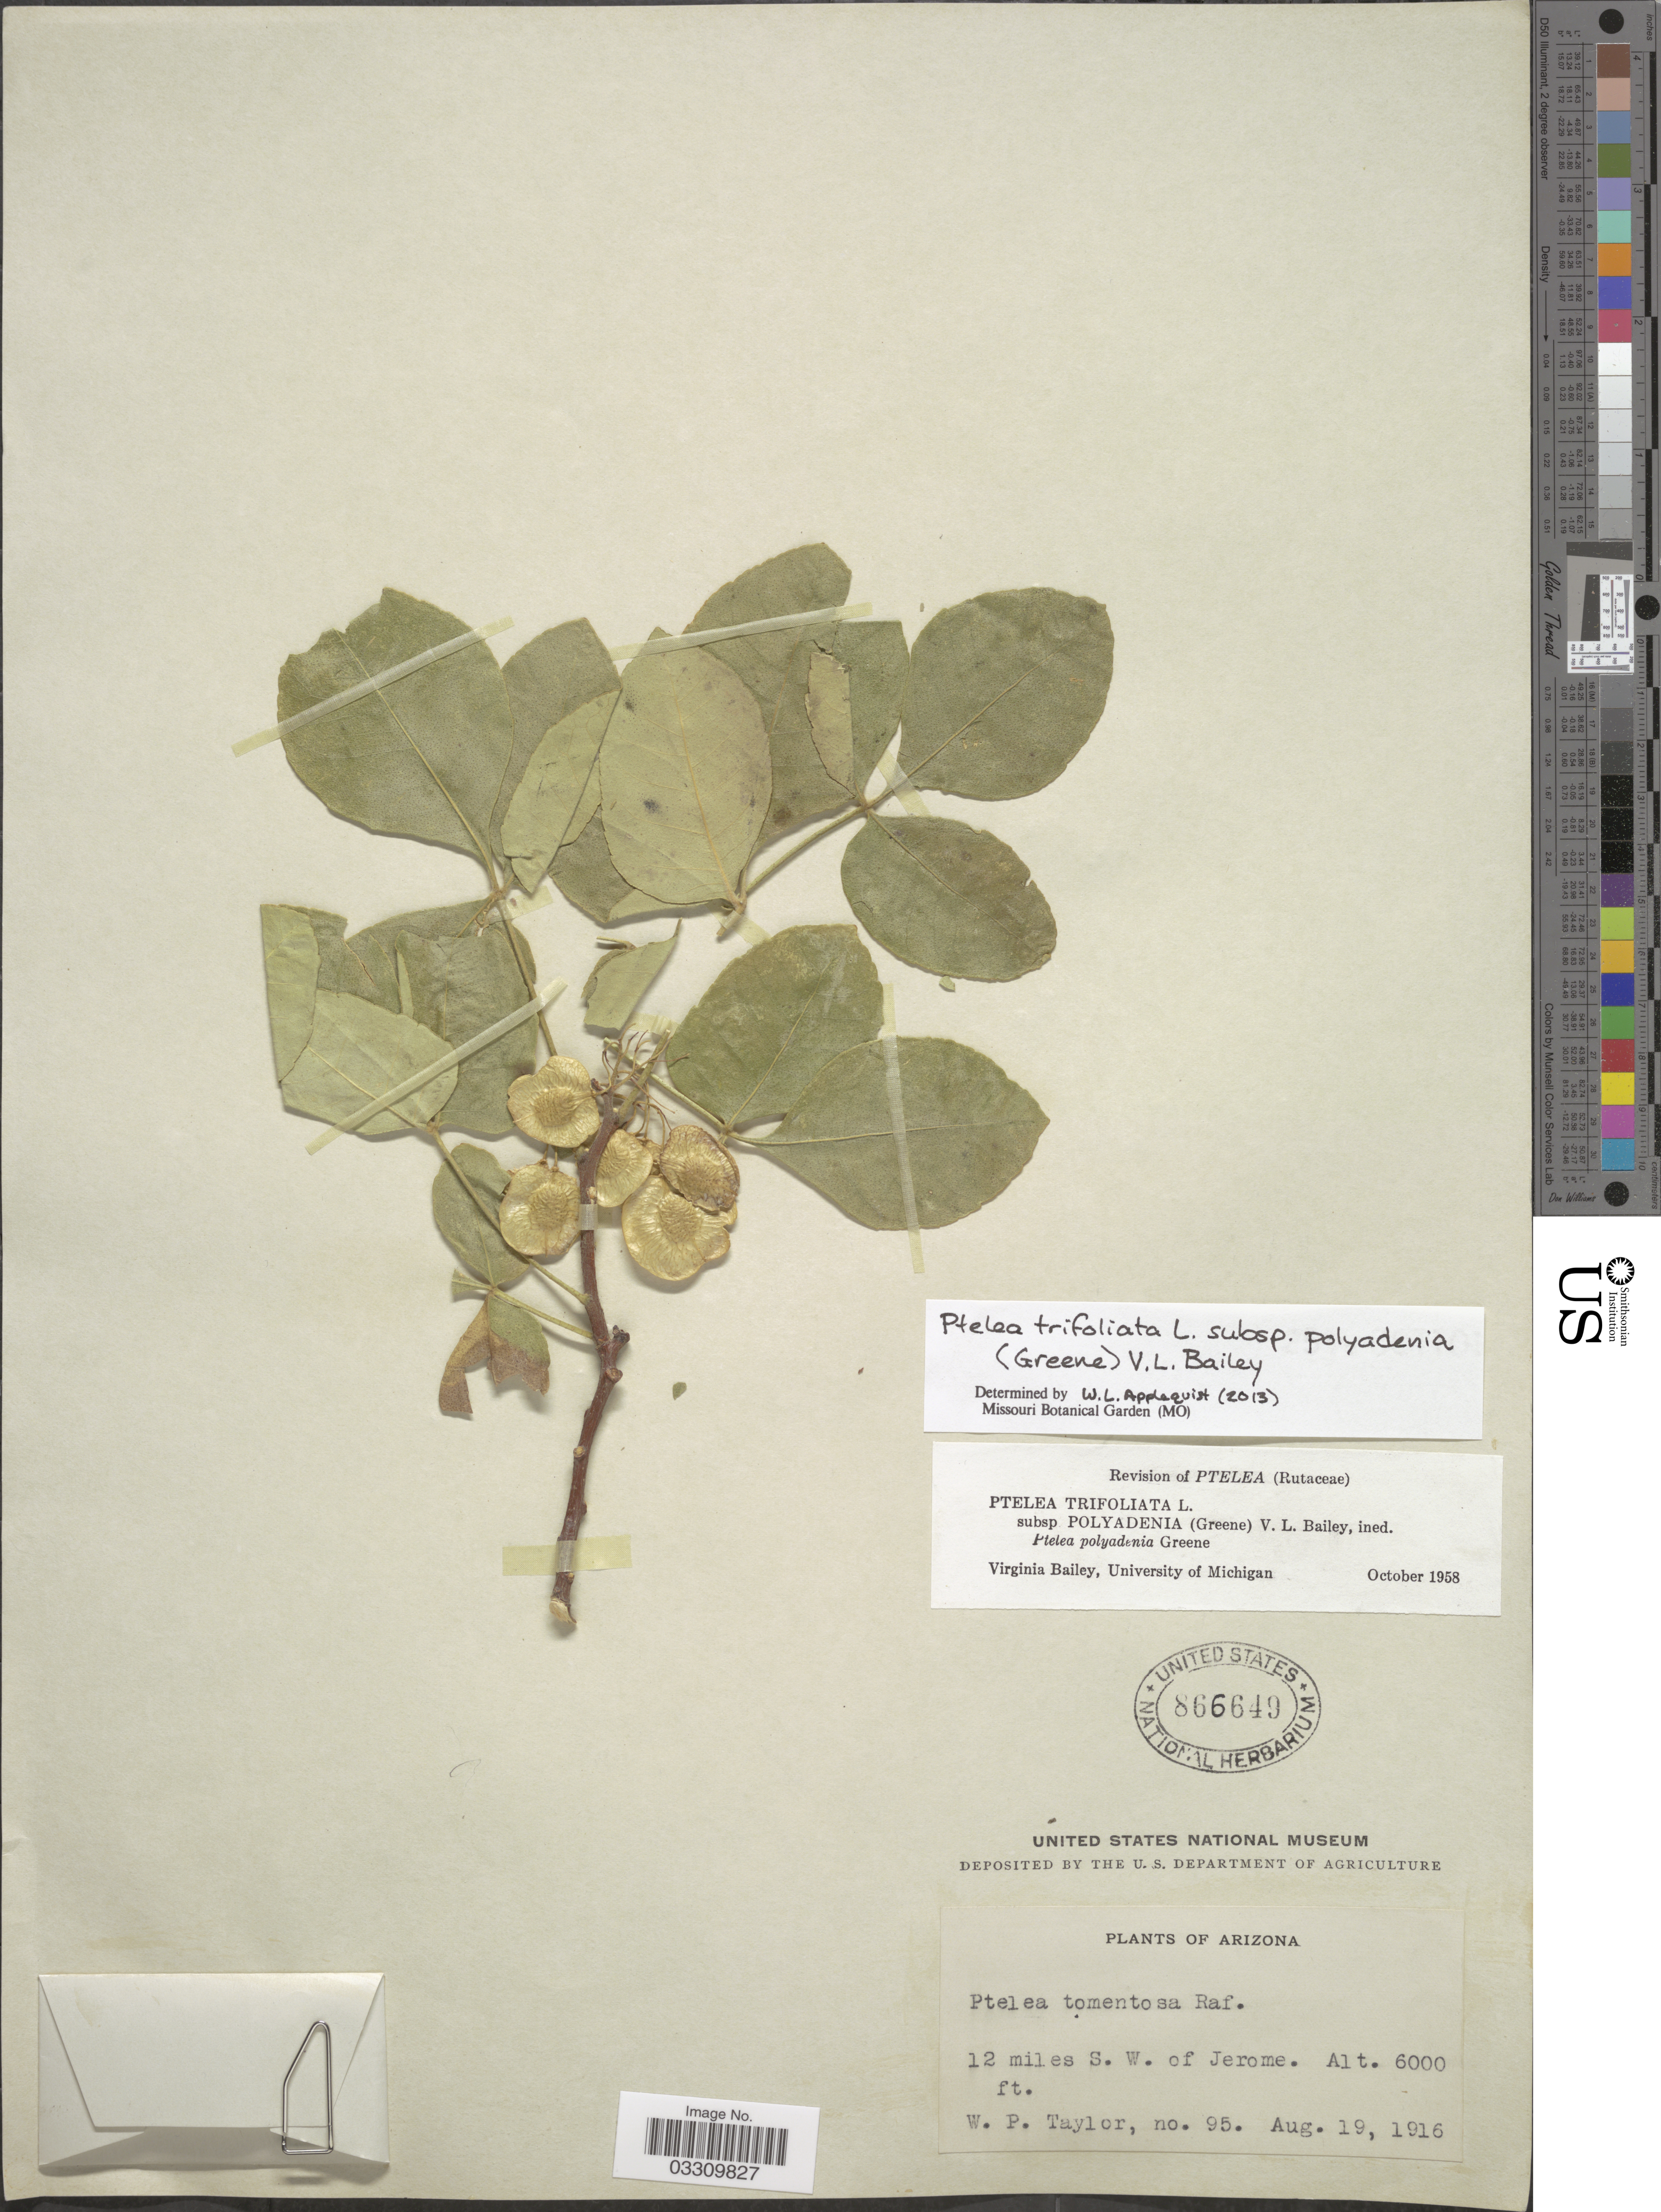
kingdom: Plantae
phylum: Tracheophyta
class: Magnoliopsida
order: Sapindales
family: Rutaceae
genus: Ptelea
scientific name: Ptelea trifoliata subsp. polyadenia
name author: (Greene) V. L. Bailey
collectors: W. P. Taylor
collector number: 95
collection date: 1916-08-19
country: United States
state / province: Arizona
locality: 12 miles S. W. of Jerome.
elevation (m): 1829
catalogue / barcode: US 866649